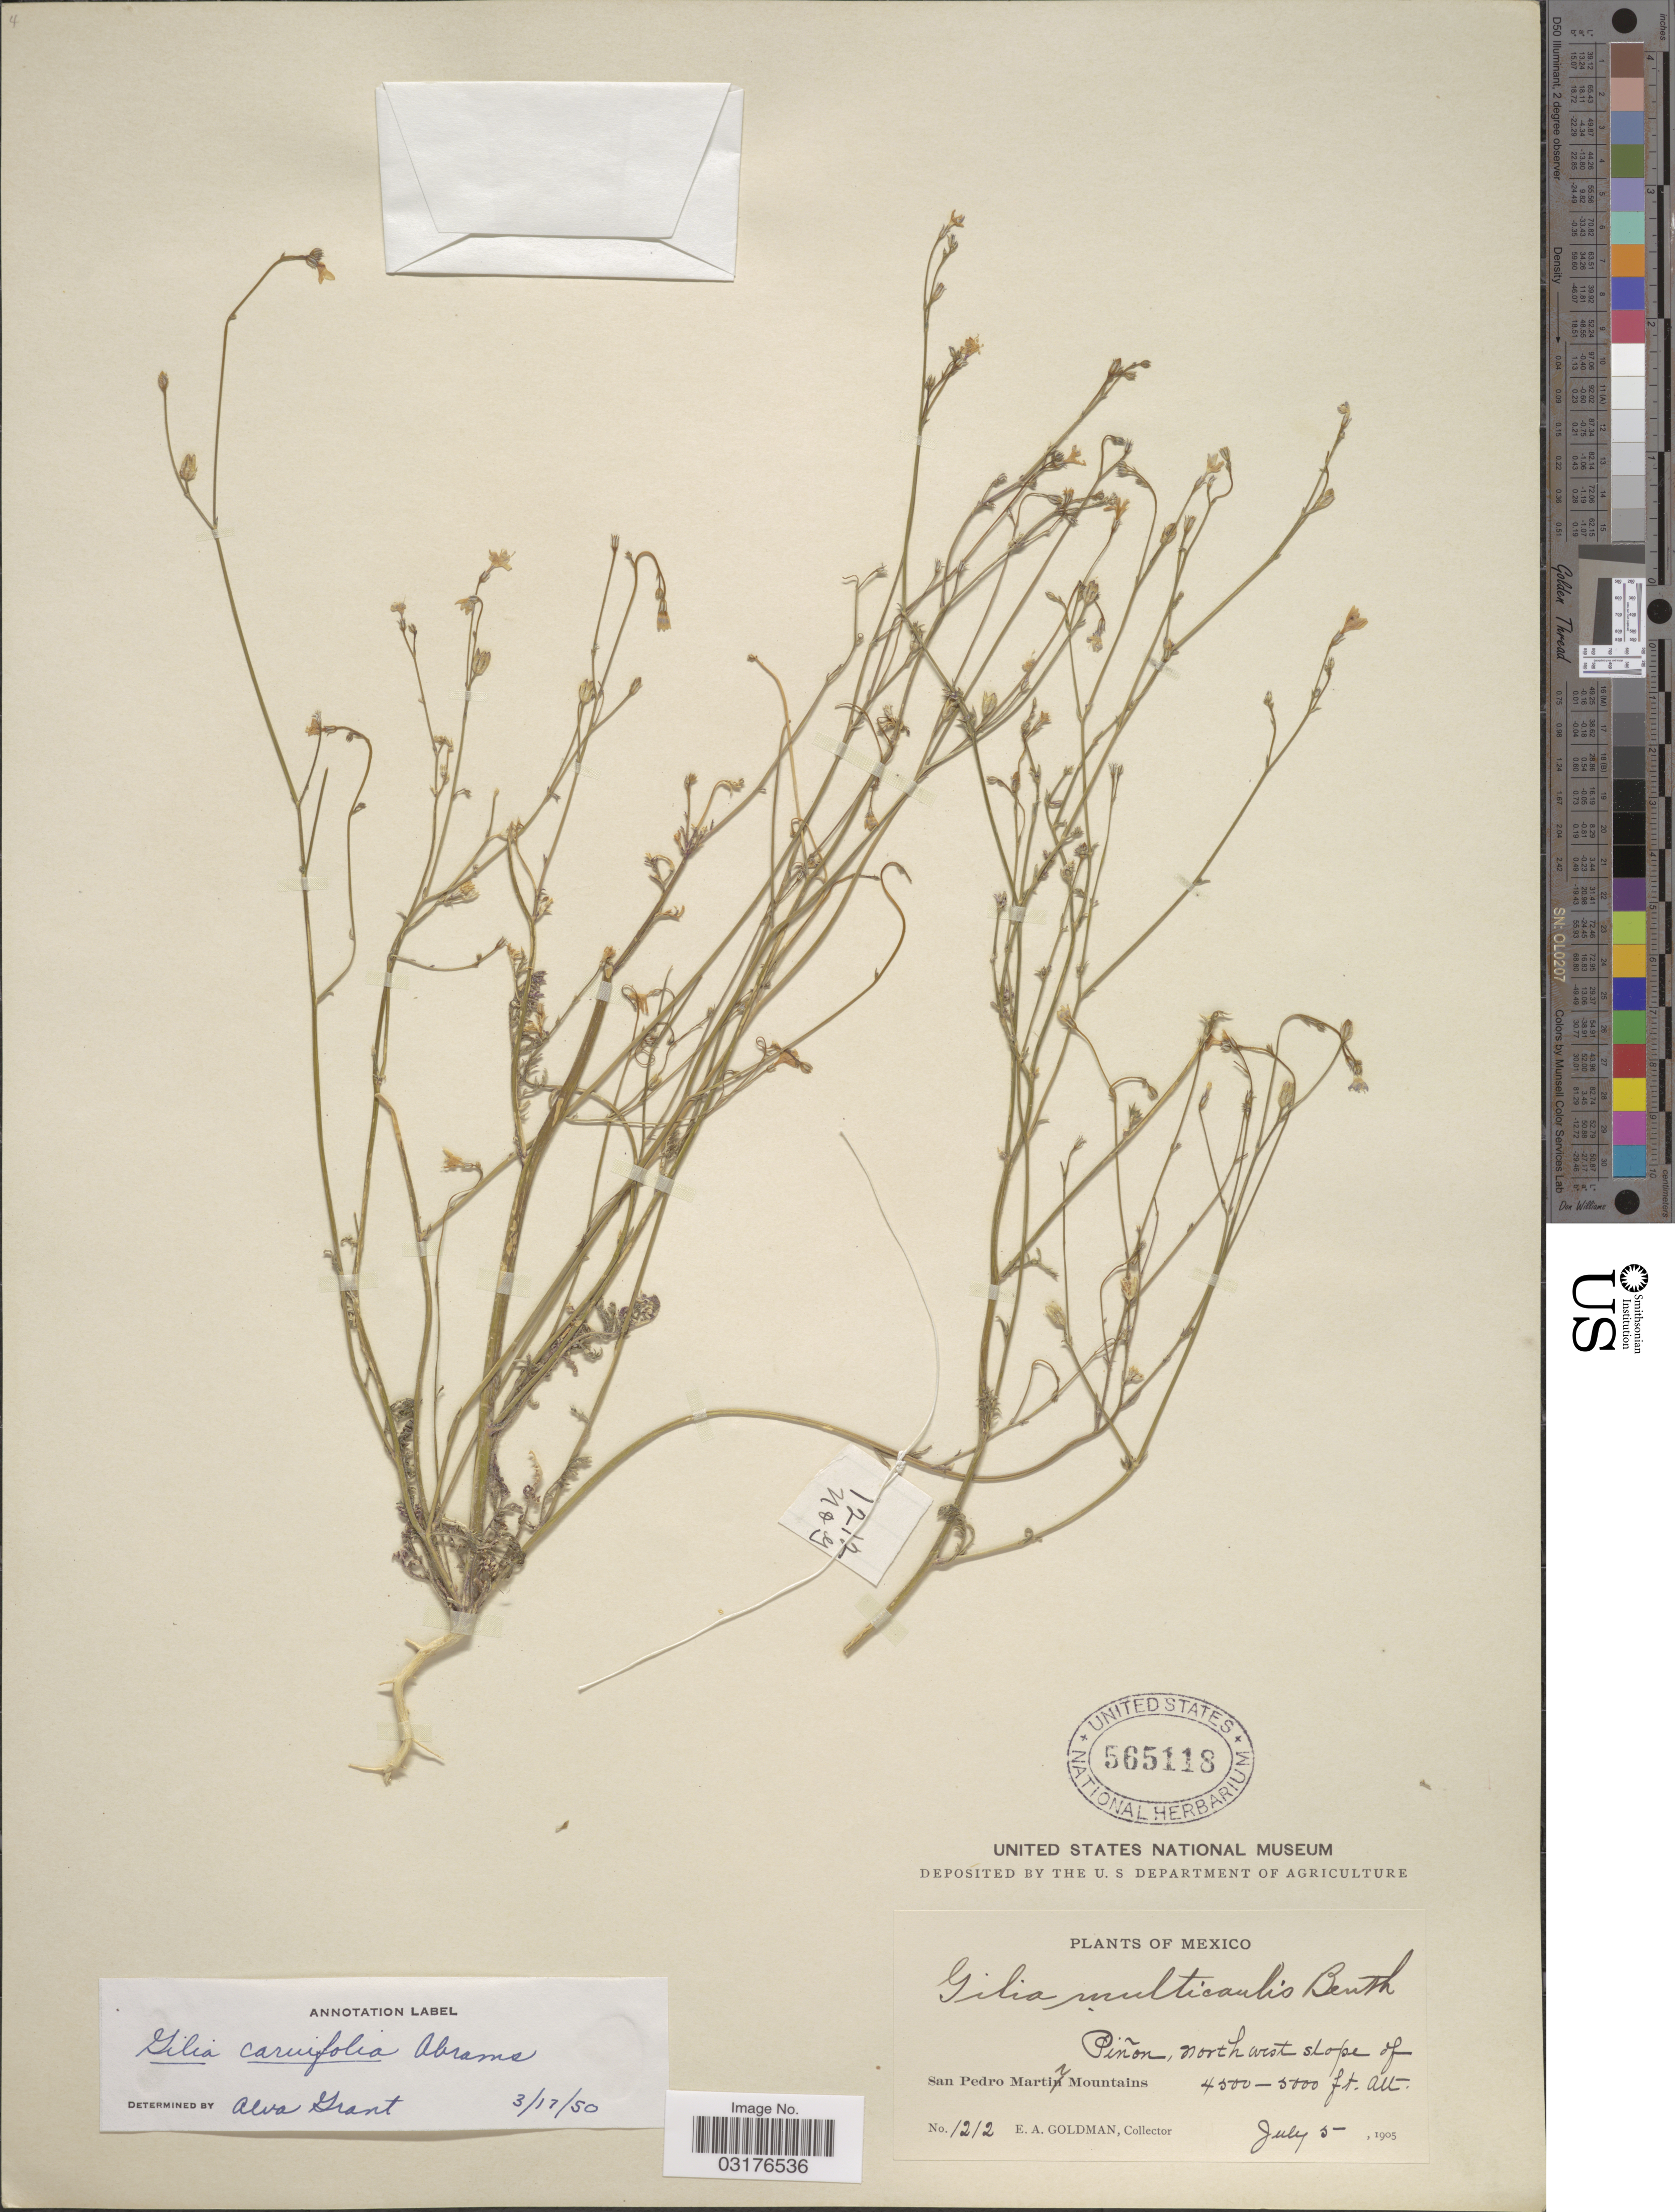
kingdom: Plantae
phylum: Tracheophyta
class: Magnoliopsida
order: Ericales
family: Polemoniaceae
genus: Saltugilia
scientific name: Saltugilia caruifolia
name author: (Abrams) L.A. Johnson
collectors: E. A. Goldman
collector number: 1212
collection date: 1905-07-05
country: Mexico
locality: Piñon, northwest slope of San Pedro Martir Mountains.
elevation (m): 1372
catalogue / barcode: US 565118